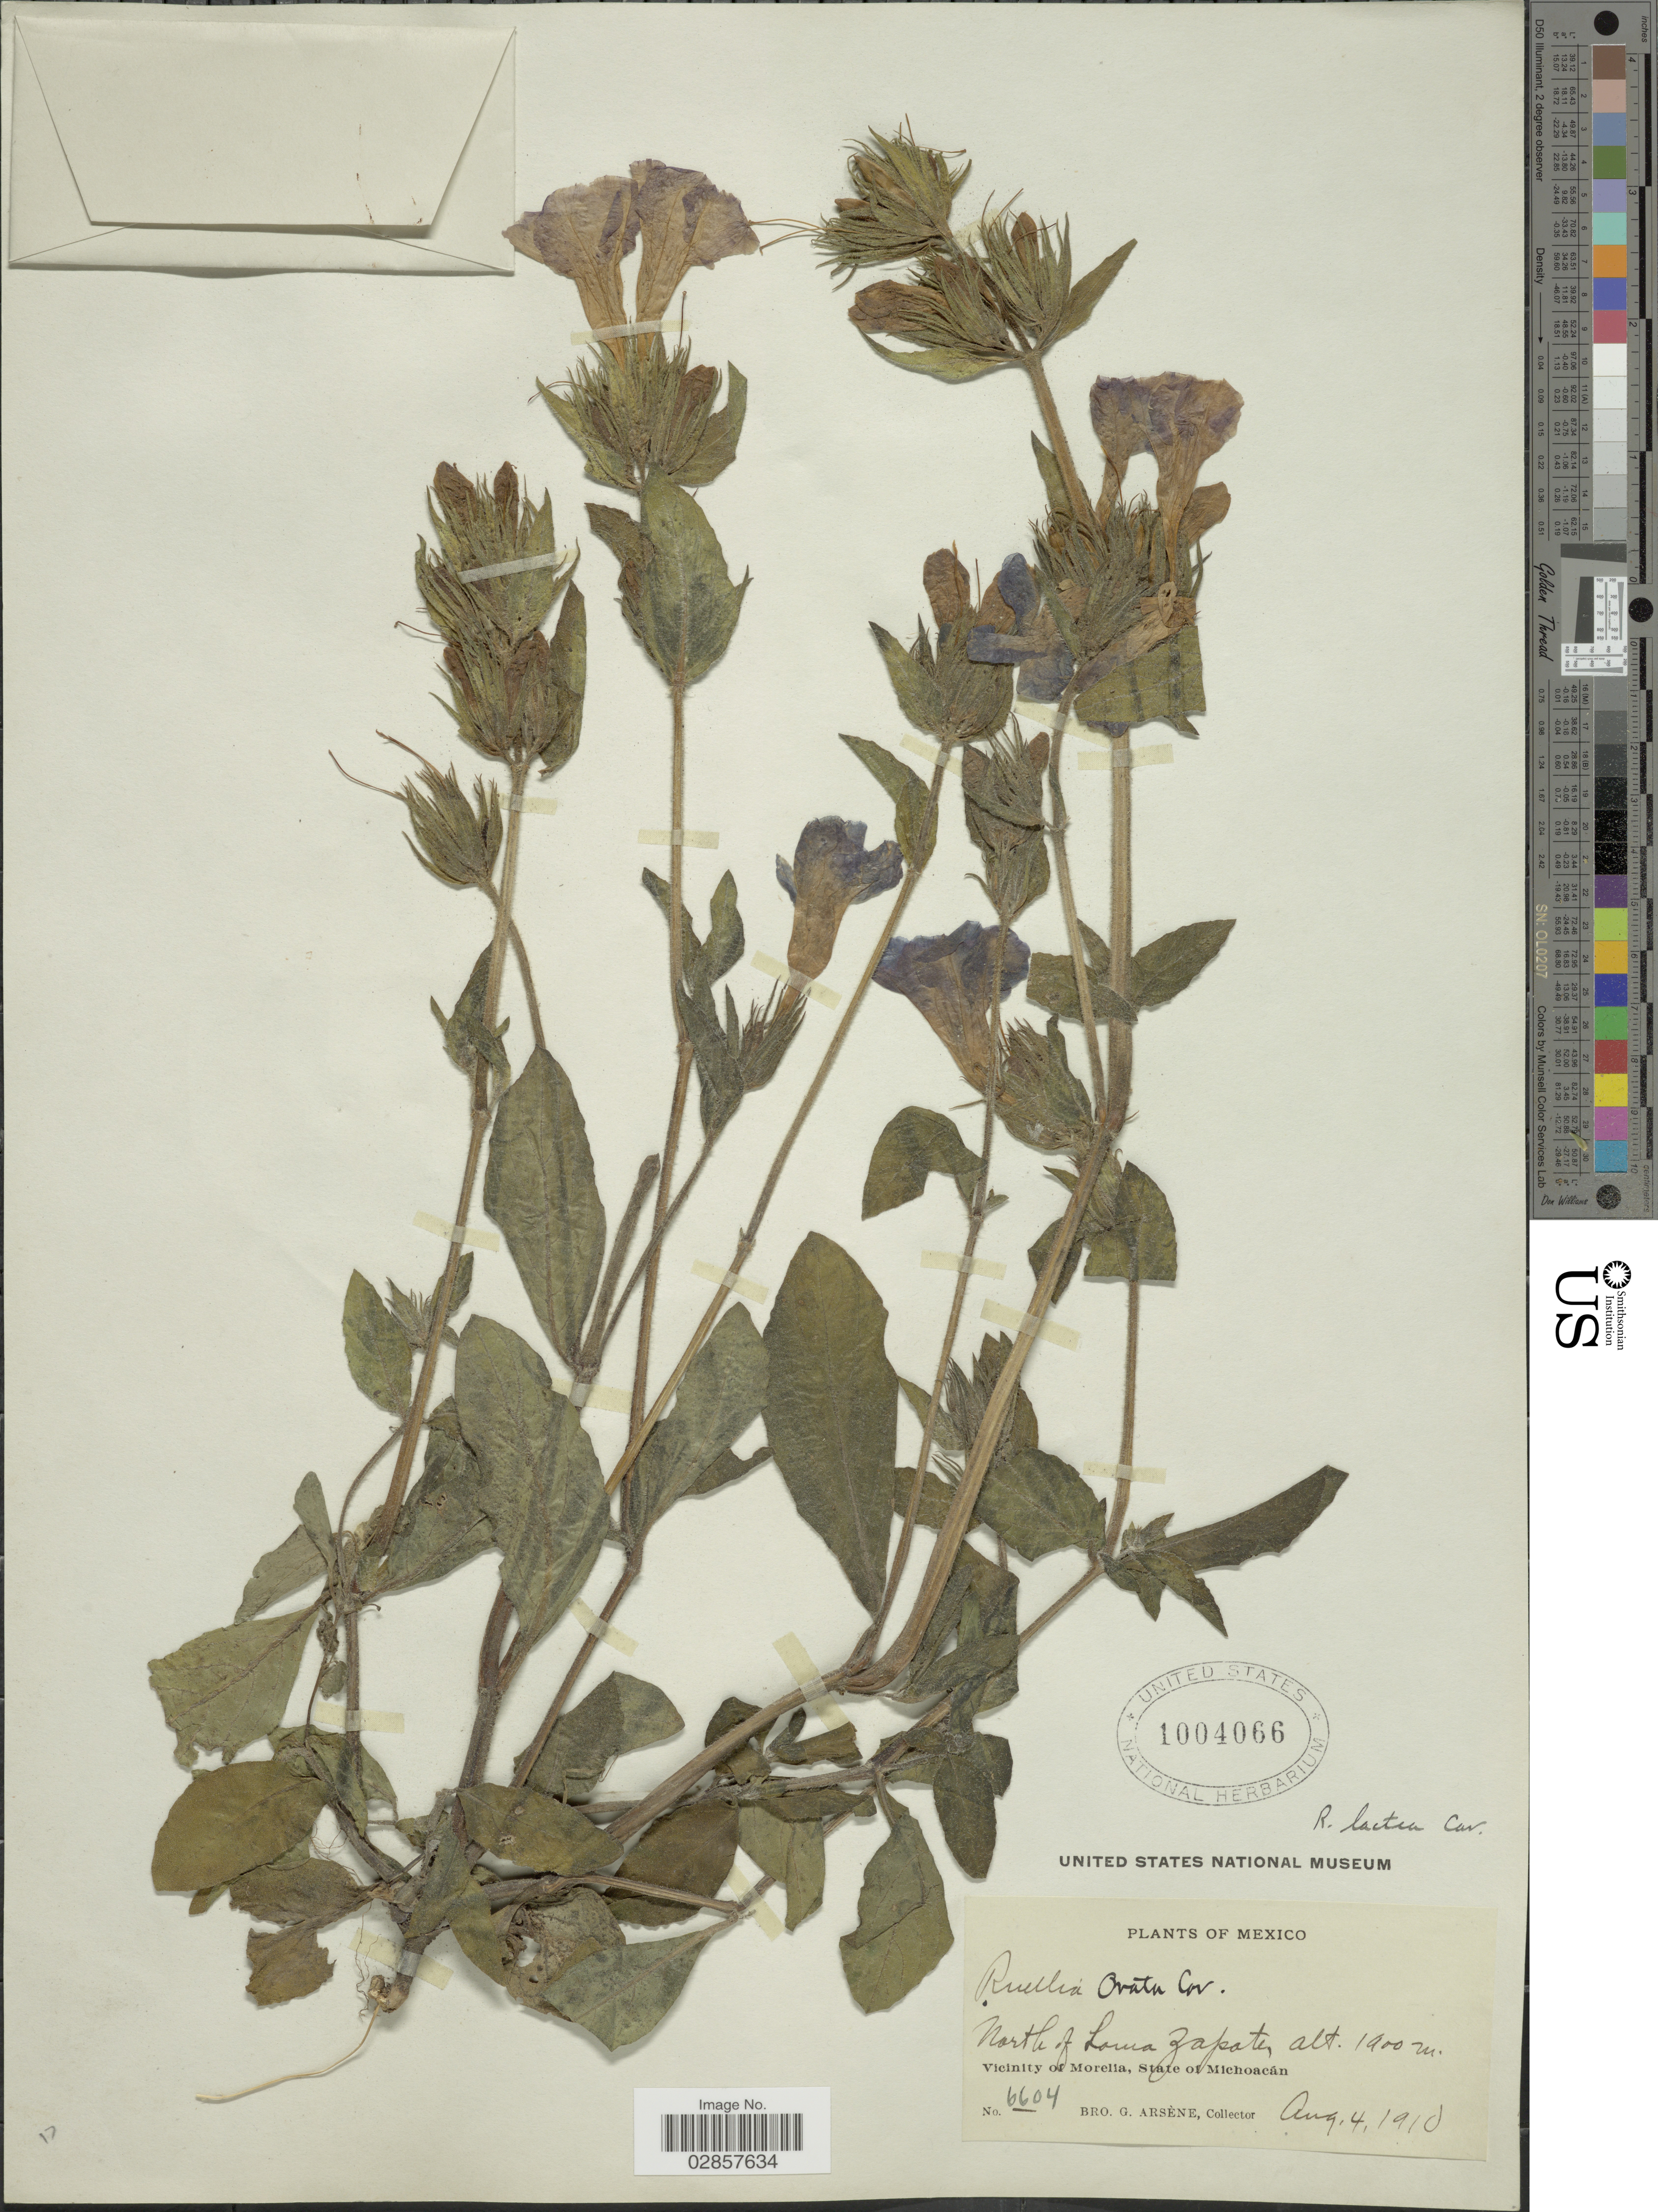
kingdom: Plantae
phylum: Tracheophyta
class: Magnoliopsida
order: Lamiales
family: Acanthaceae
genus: Ruellia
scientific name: Ruellia lactea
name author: Cav.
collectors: Bro. G. Arsène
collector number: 6604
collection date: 1910-08-04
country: Mexico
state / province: Michoacán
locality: North of Loma Zapote, Vicinity of Morelia.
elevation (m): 1900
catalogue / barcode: US 1004066